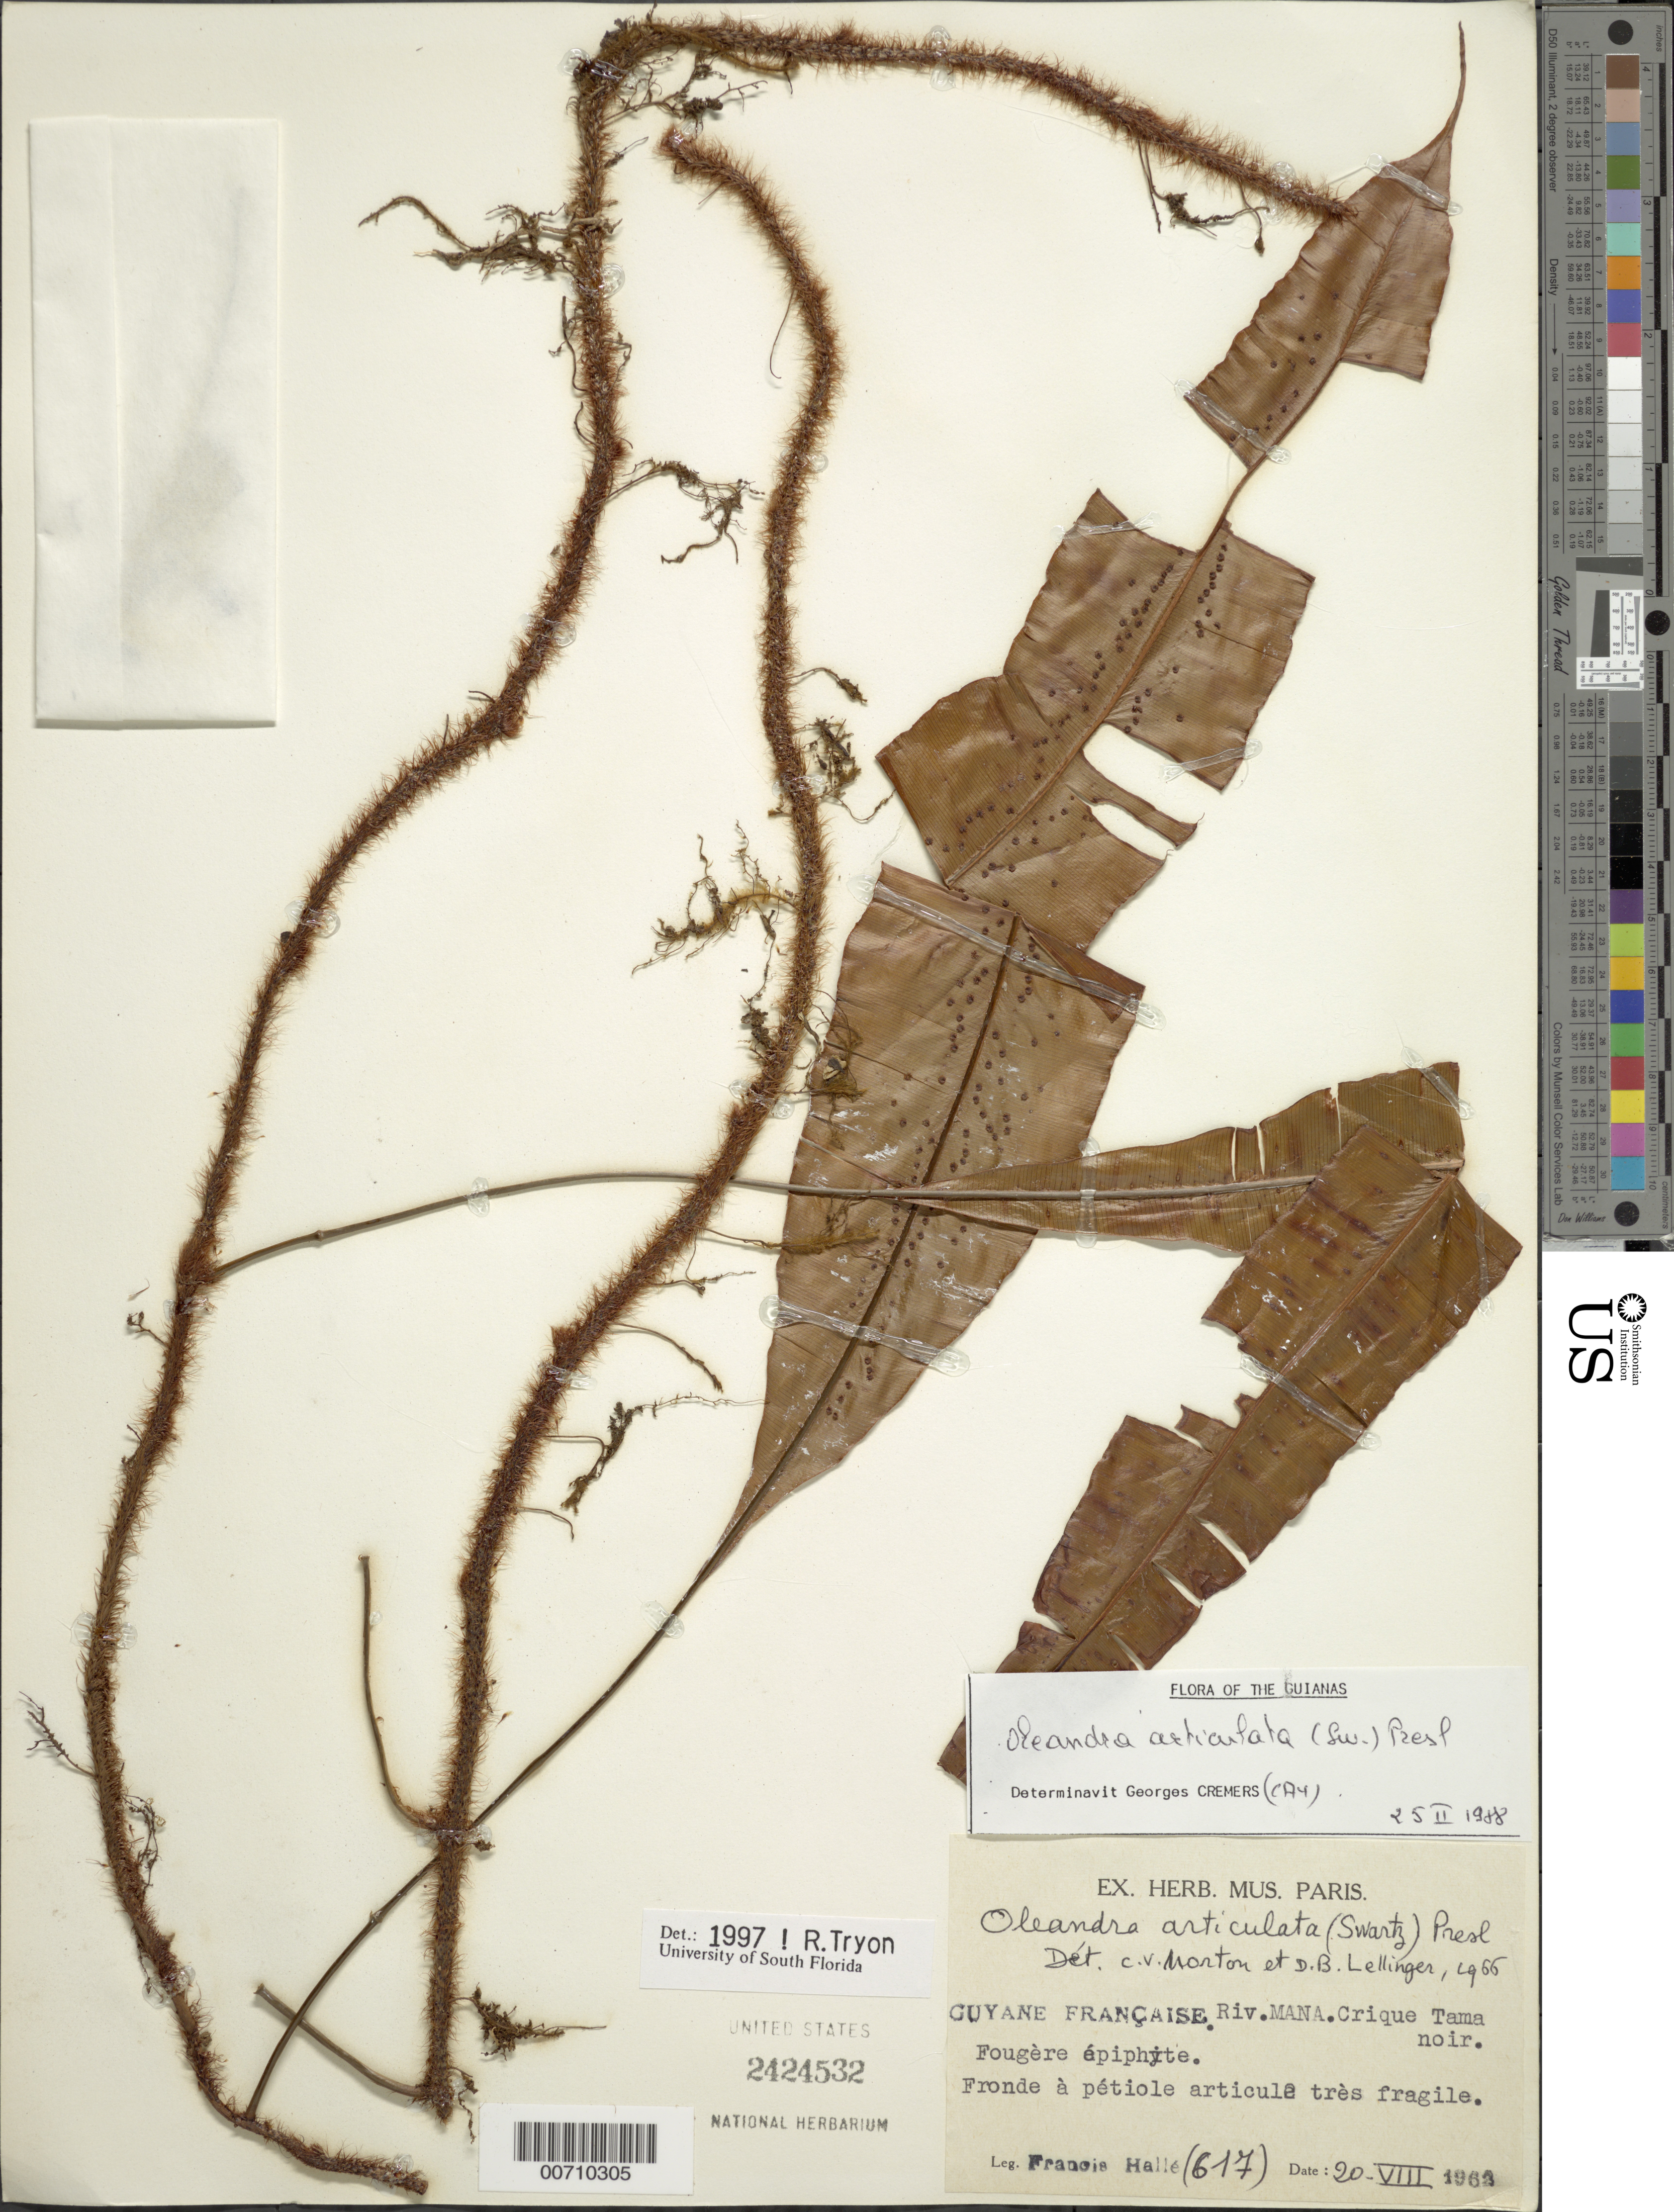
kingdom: Plantae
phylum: Tracheophyta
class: Polypodiopsida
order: Polypodiales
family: Oleandraceae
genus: Oleandra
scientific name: Oleandra articulata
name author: (Sw.) C. Presl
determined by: Tryon, --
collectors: F. Hallé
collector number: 617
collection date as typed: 20-Aug-62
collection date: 1962-08-20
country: French Guiana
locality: Rivière Mana, crique Tamanoir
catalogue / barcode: US 2424532